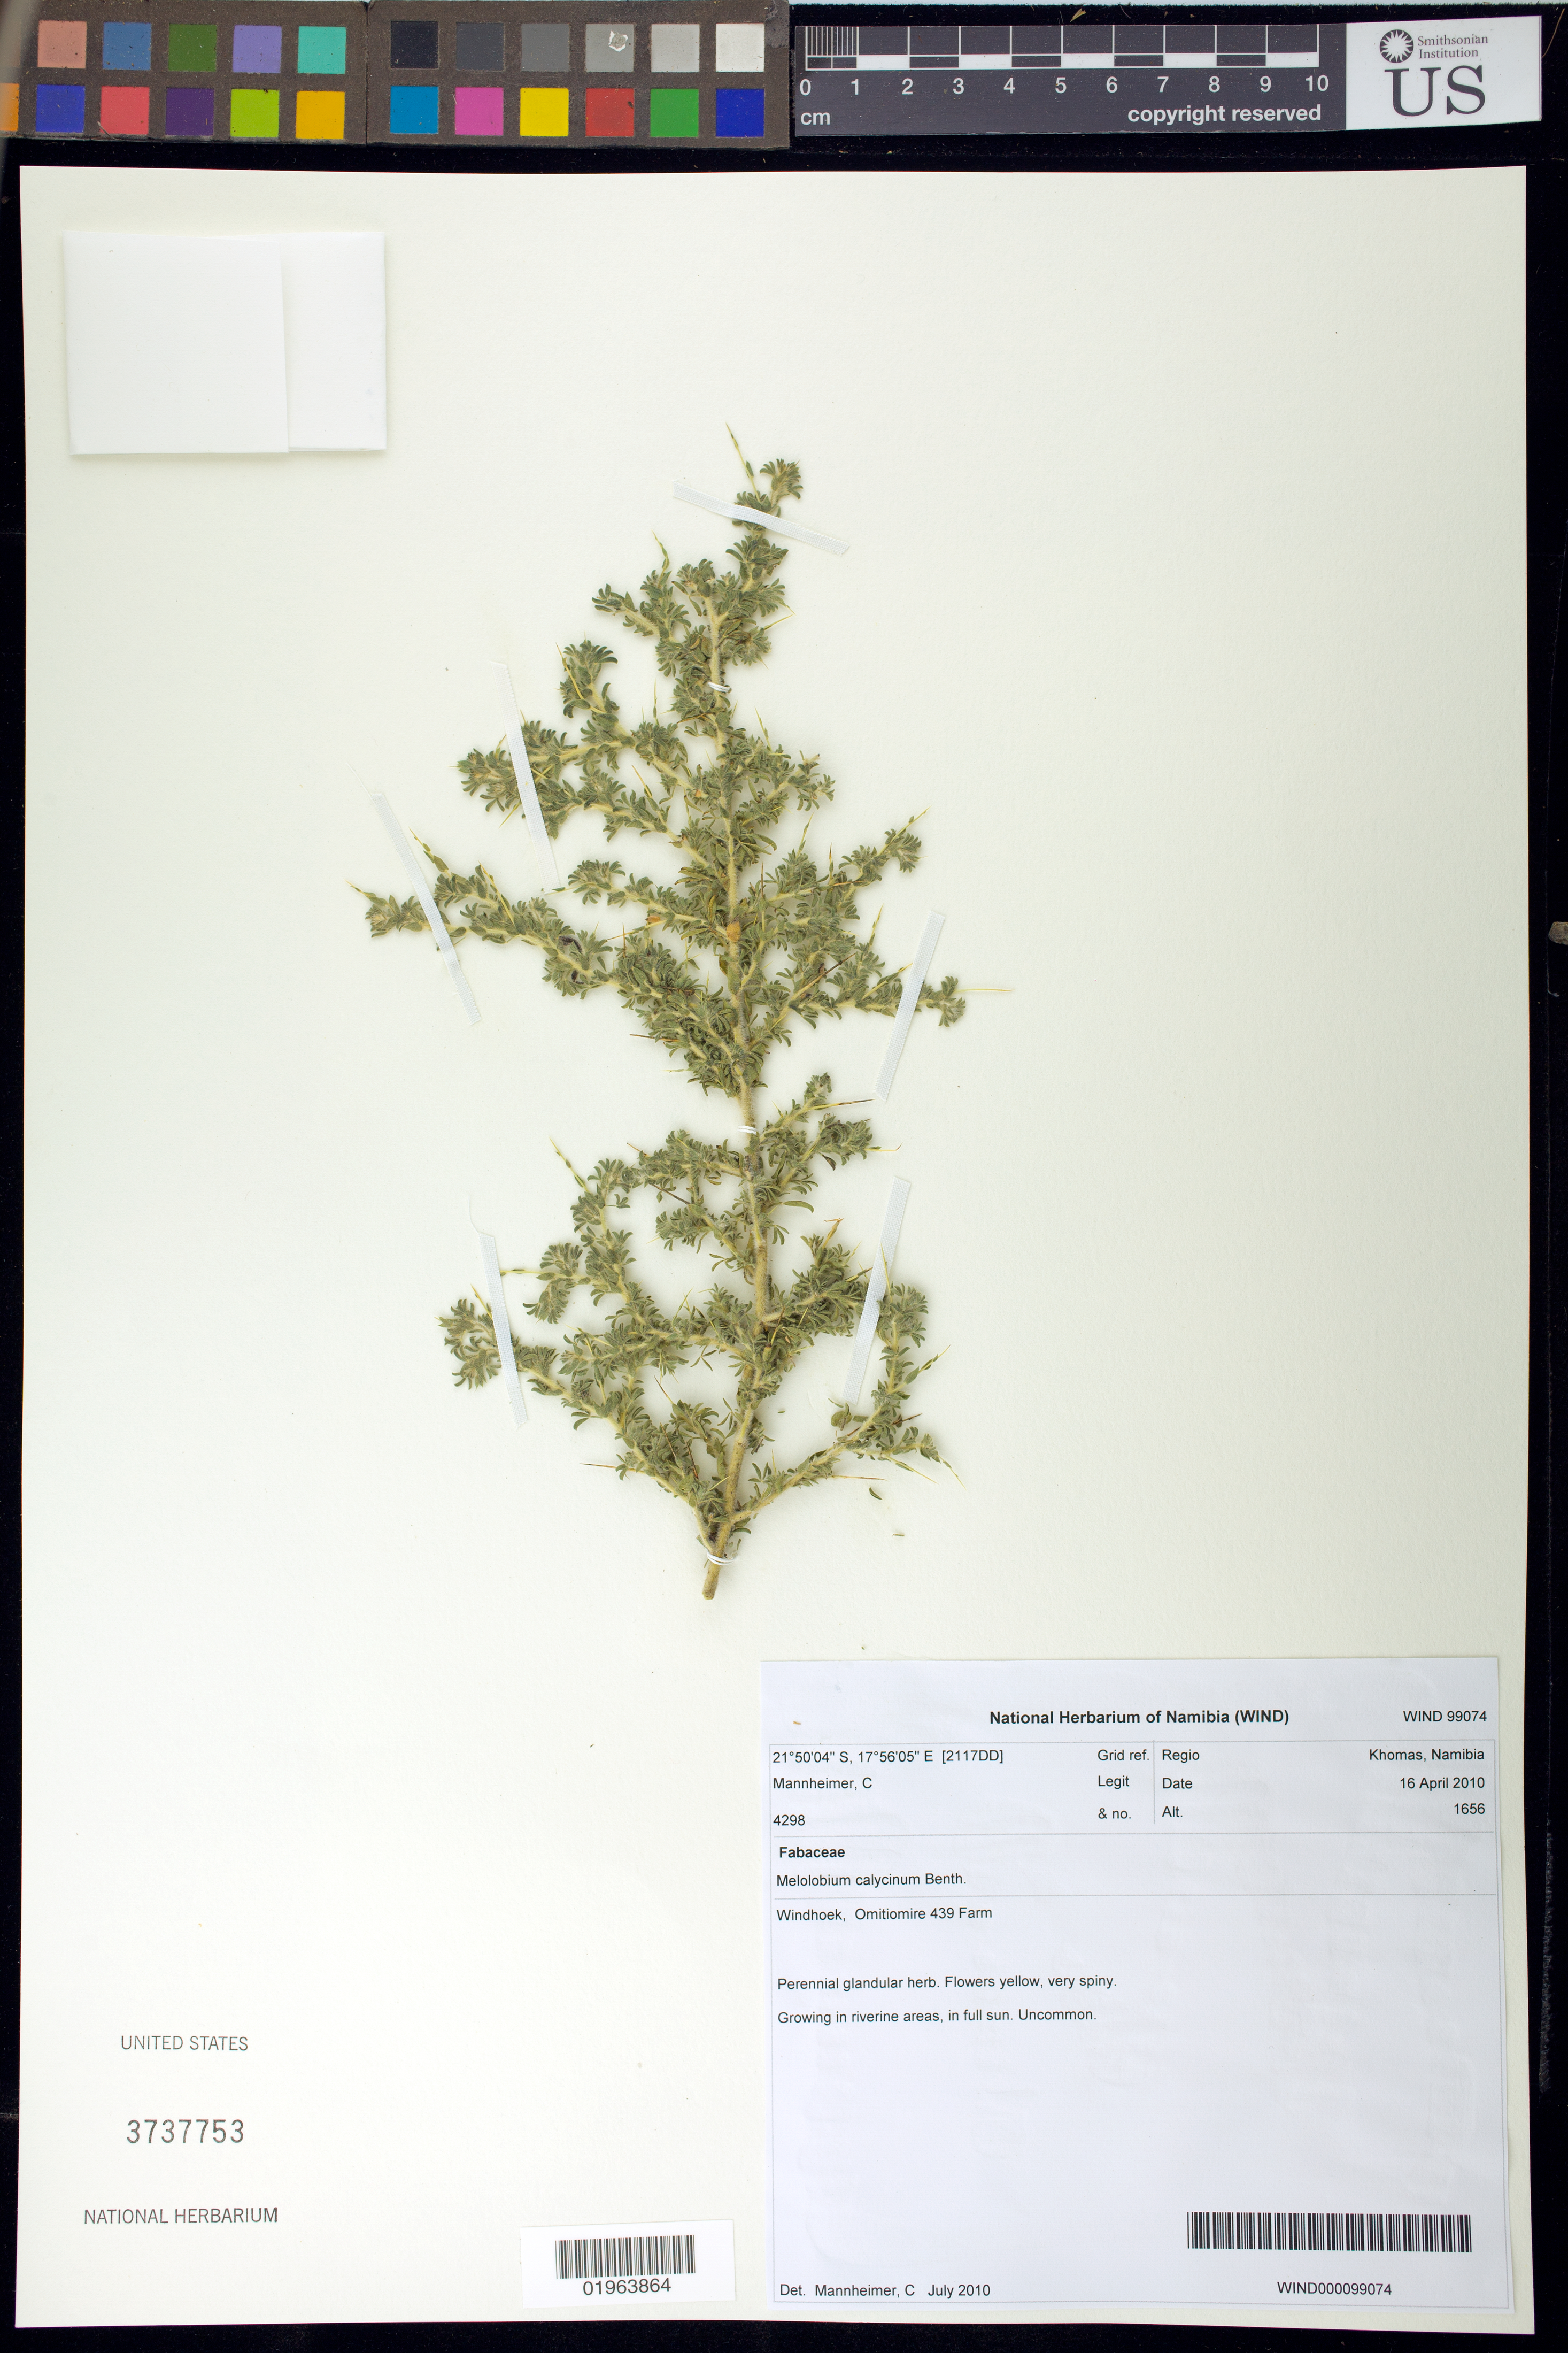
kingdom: Plantae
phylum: Tracheophyta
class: Magnoliopsida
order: Fabales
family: Fabaceae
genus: Melolobium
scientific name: Melolobium calycinum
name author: Benth.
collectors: C. A. Mannheimer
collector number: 4298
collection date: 2010-04-16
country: Namibia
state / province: Khomas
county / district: Windhoek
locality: Omitiomire 439 Farm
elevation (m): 1656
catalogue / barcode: US 3737753